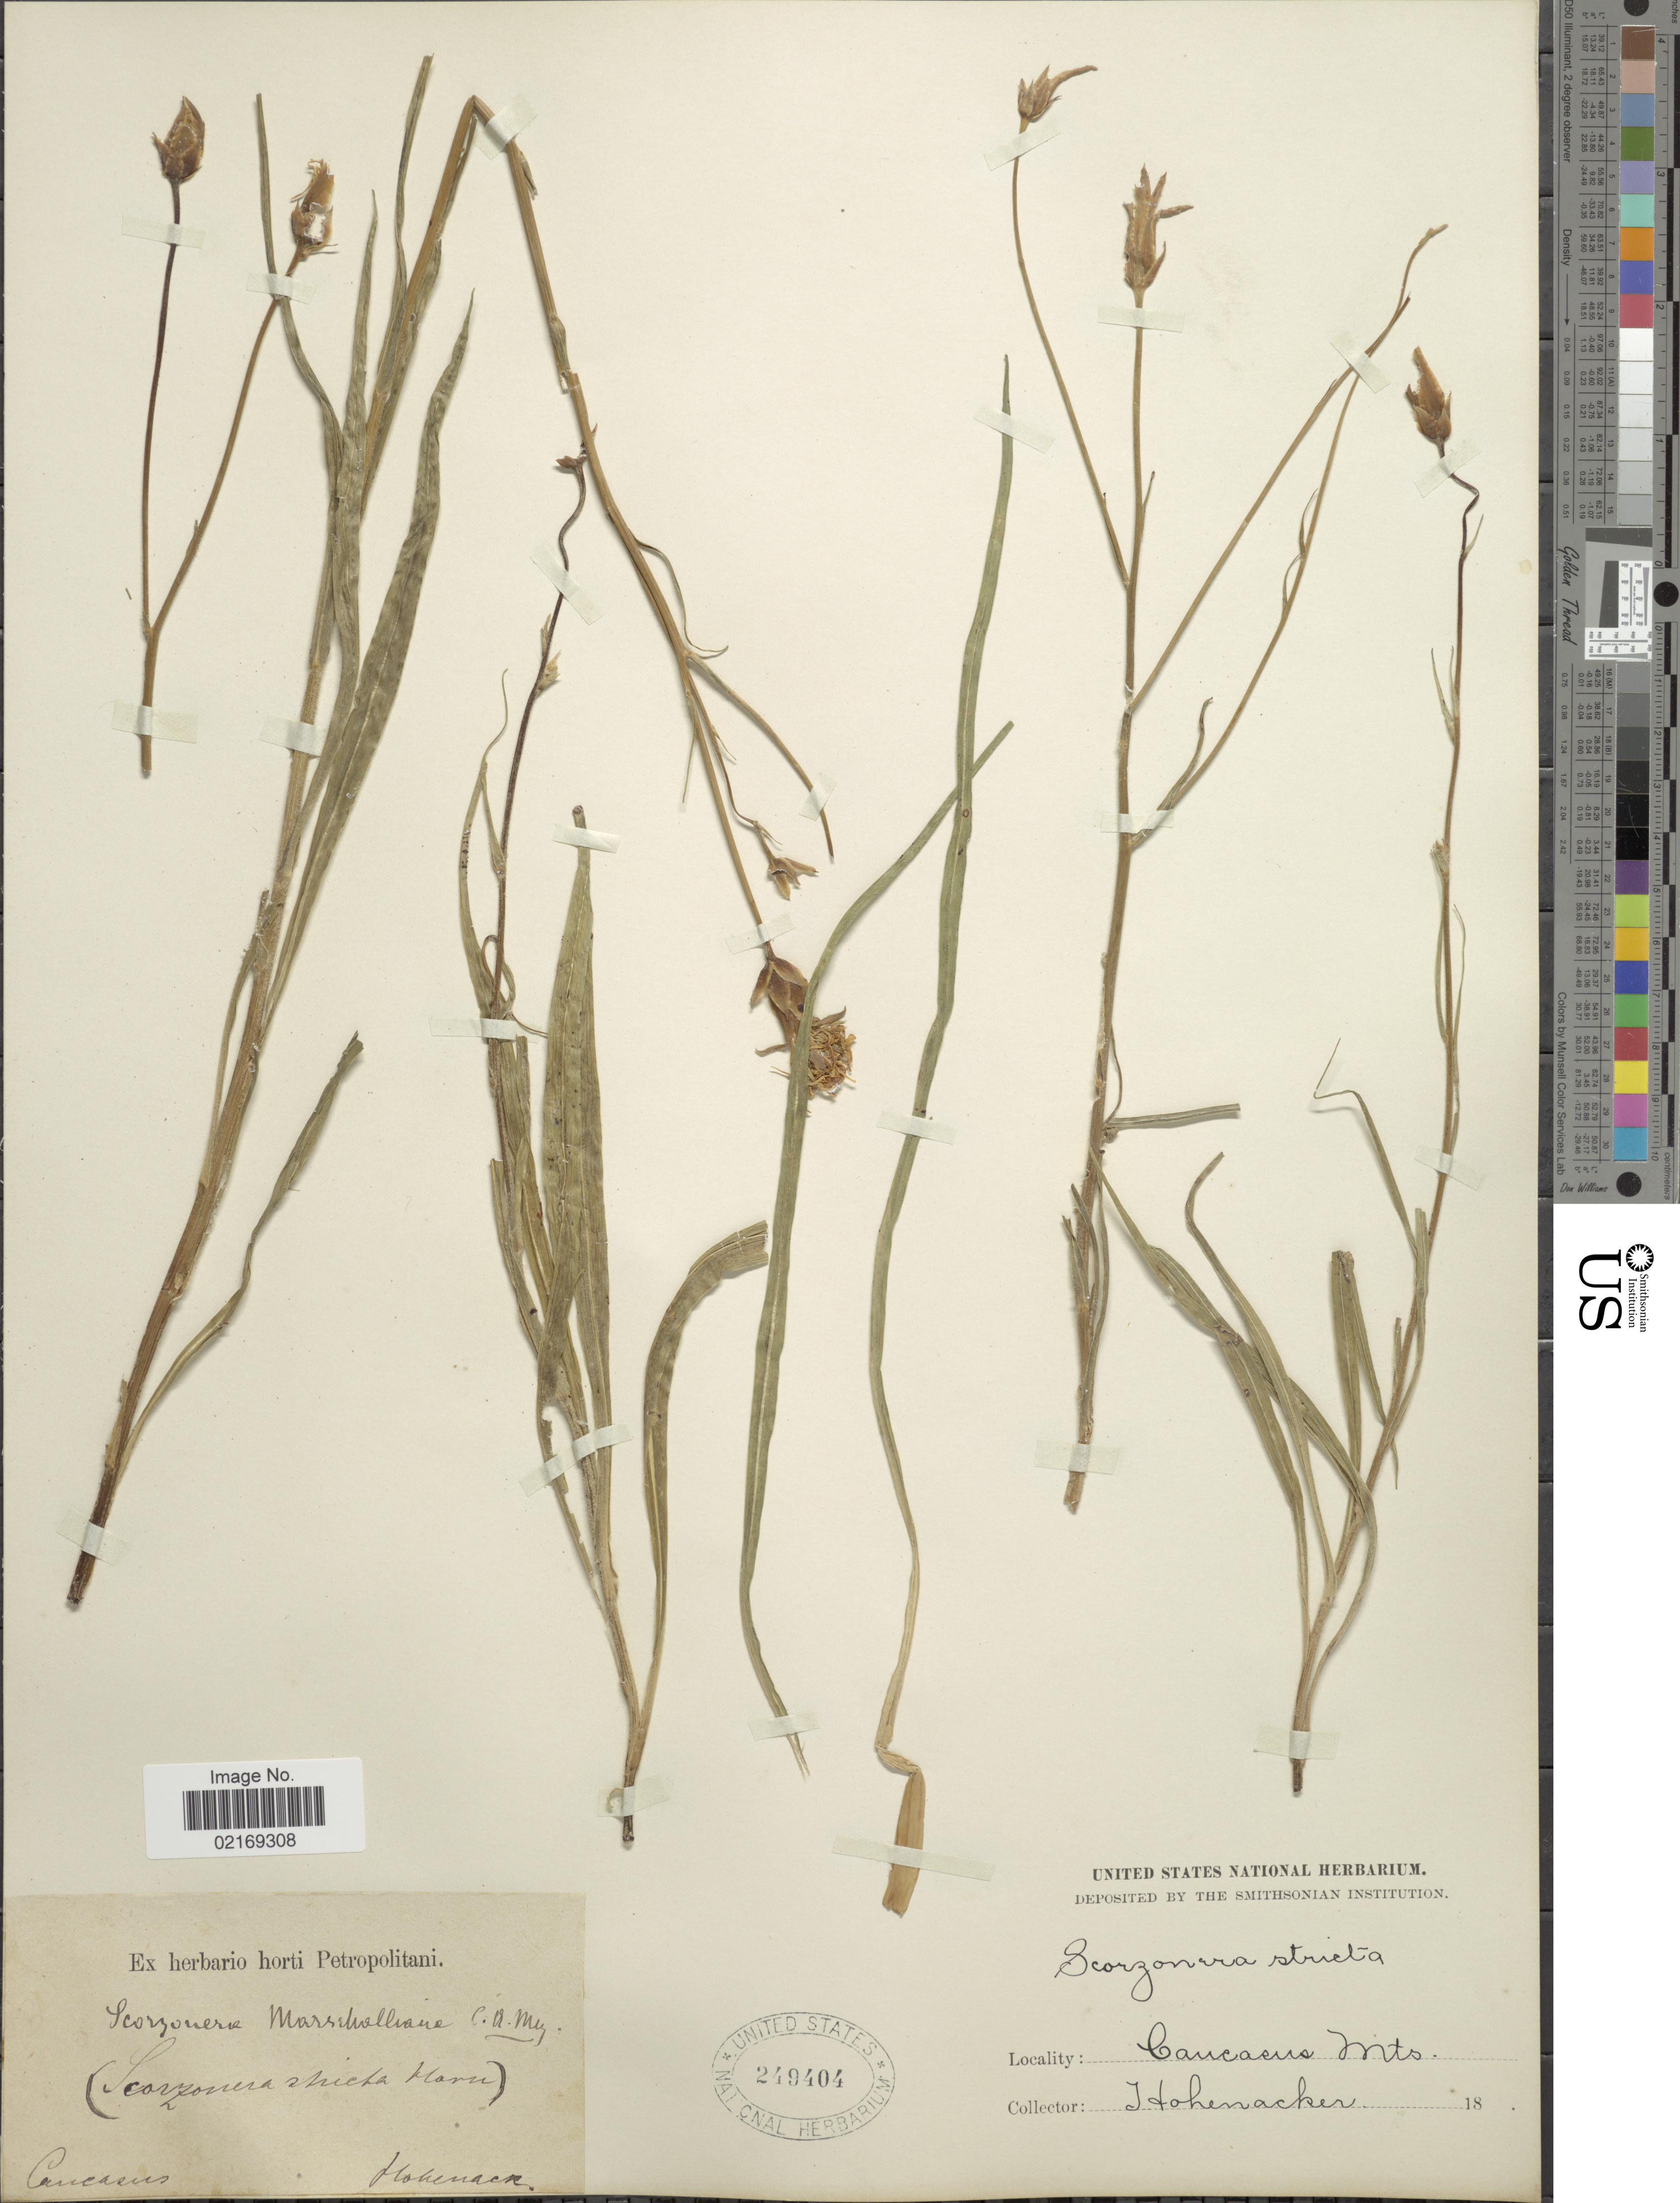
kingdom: Plantae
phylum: Tracheophyta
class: Magnoliopsida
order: Asterales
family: Asteraceae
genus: Scorzonera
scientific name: Scorzonera stricta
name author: Hornem.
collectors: Hohenacker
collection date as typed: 18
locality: Caucasus, Caucasus Mts.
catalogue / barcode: US 249404